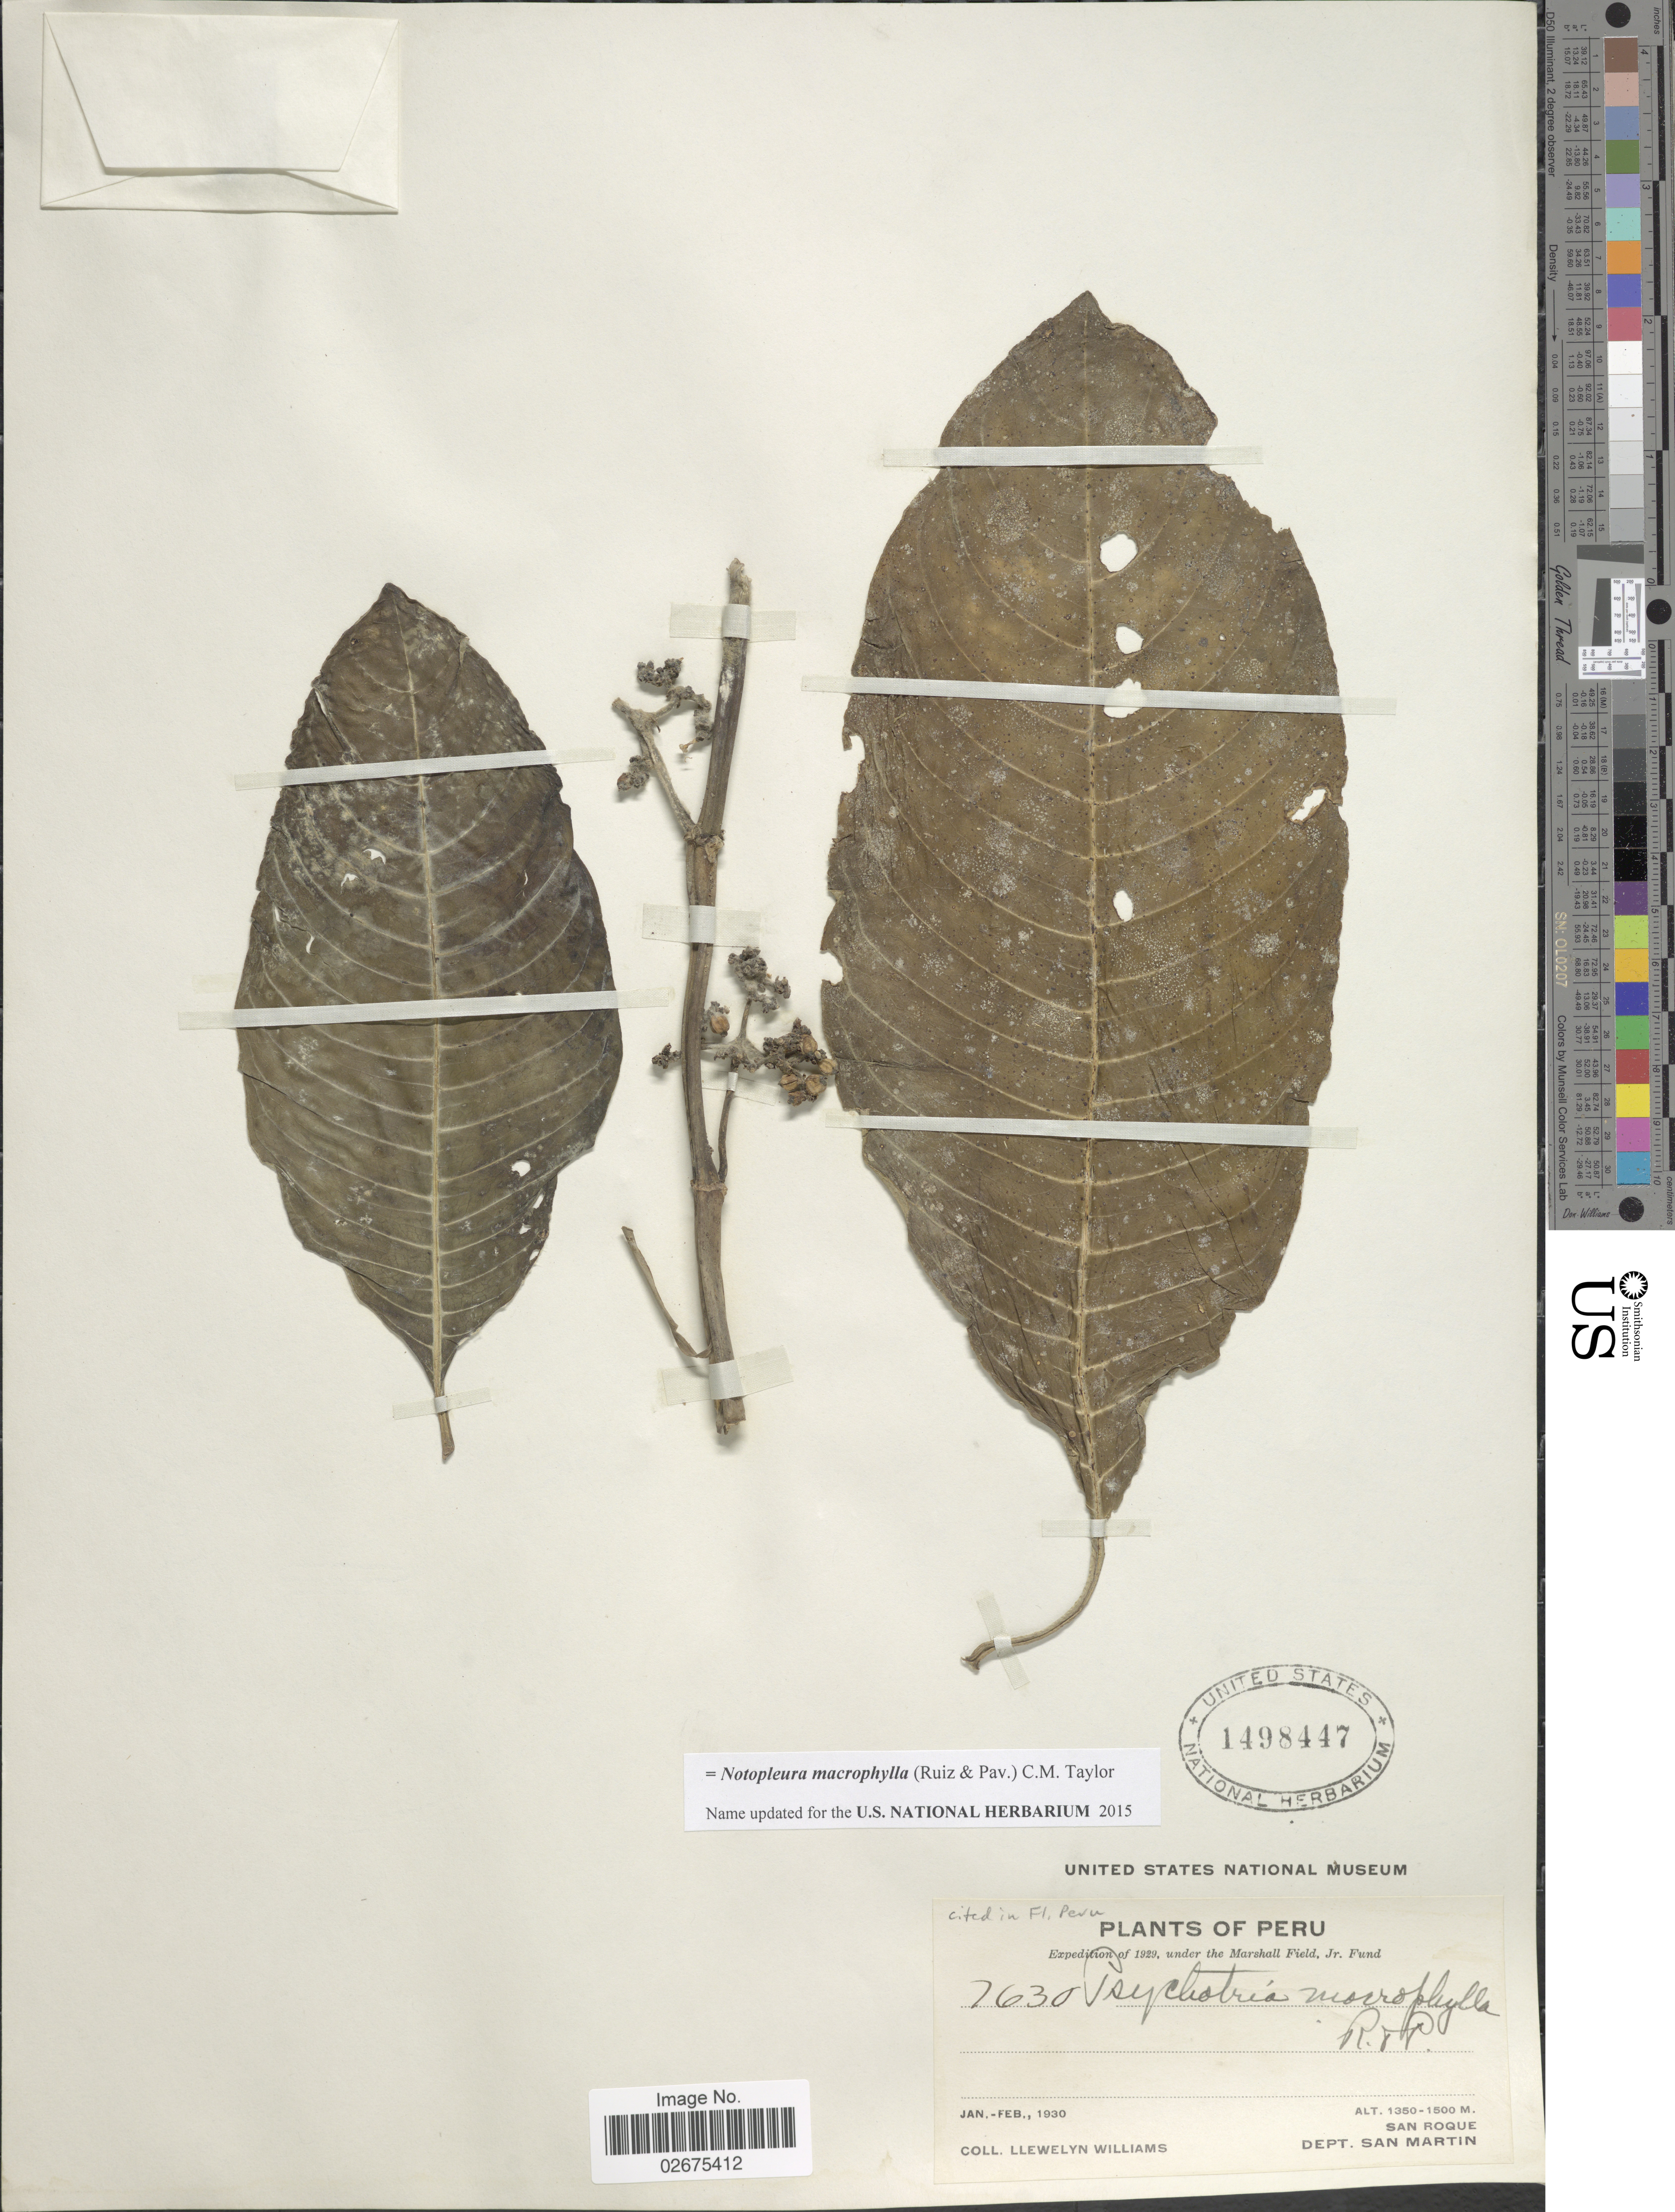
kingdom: Plantae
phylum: Tracheophyta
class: Magnoliopsida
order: Gentianales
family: Rubiaceae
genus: Notopleura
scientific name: Notopleura macrophylla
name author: (Ruiz & Pav.) C.M. Taylor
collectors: Ll. Williams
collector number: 7630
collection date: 1930-01/1930-02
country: Peru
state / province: San Martín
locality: San Roque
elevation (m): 1350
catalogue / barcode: US 1498447